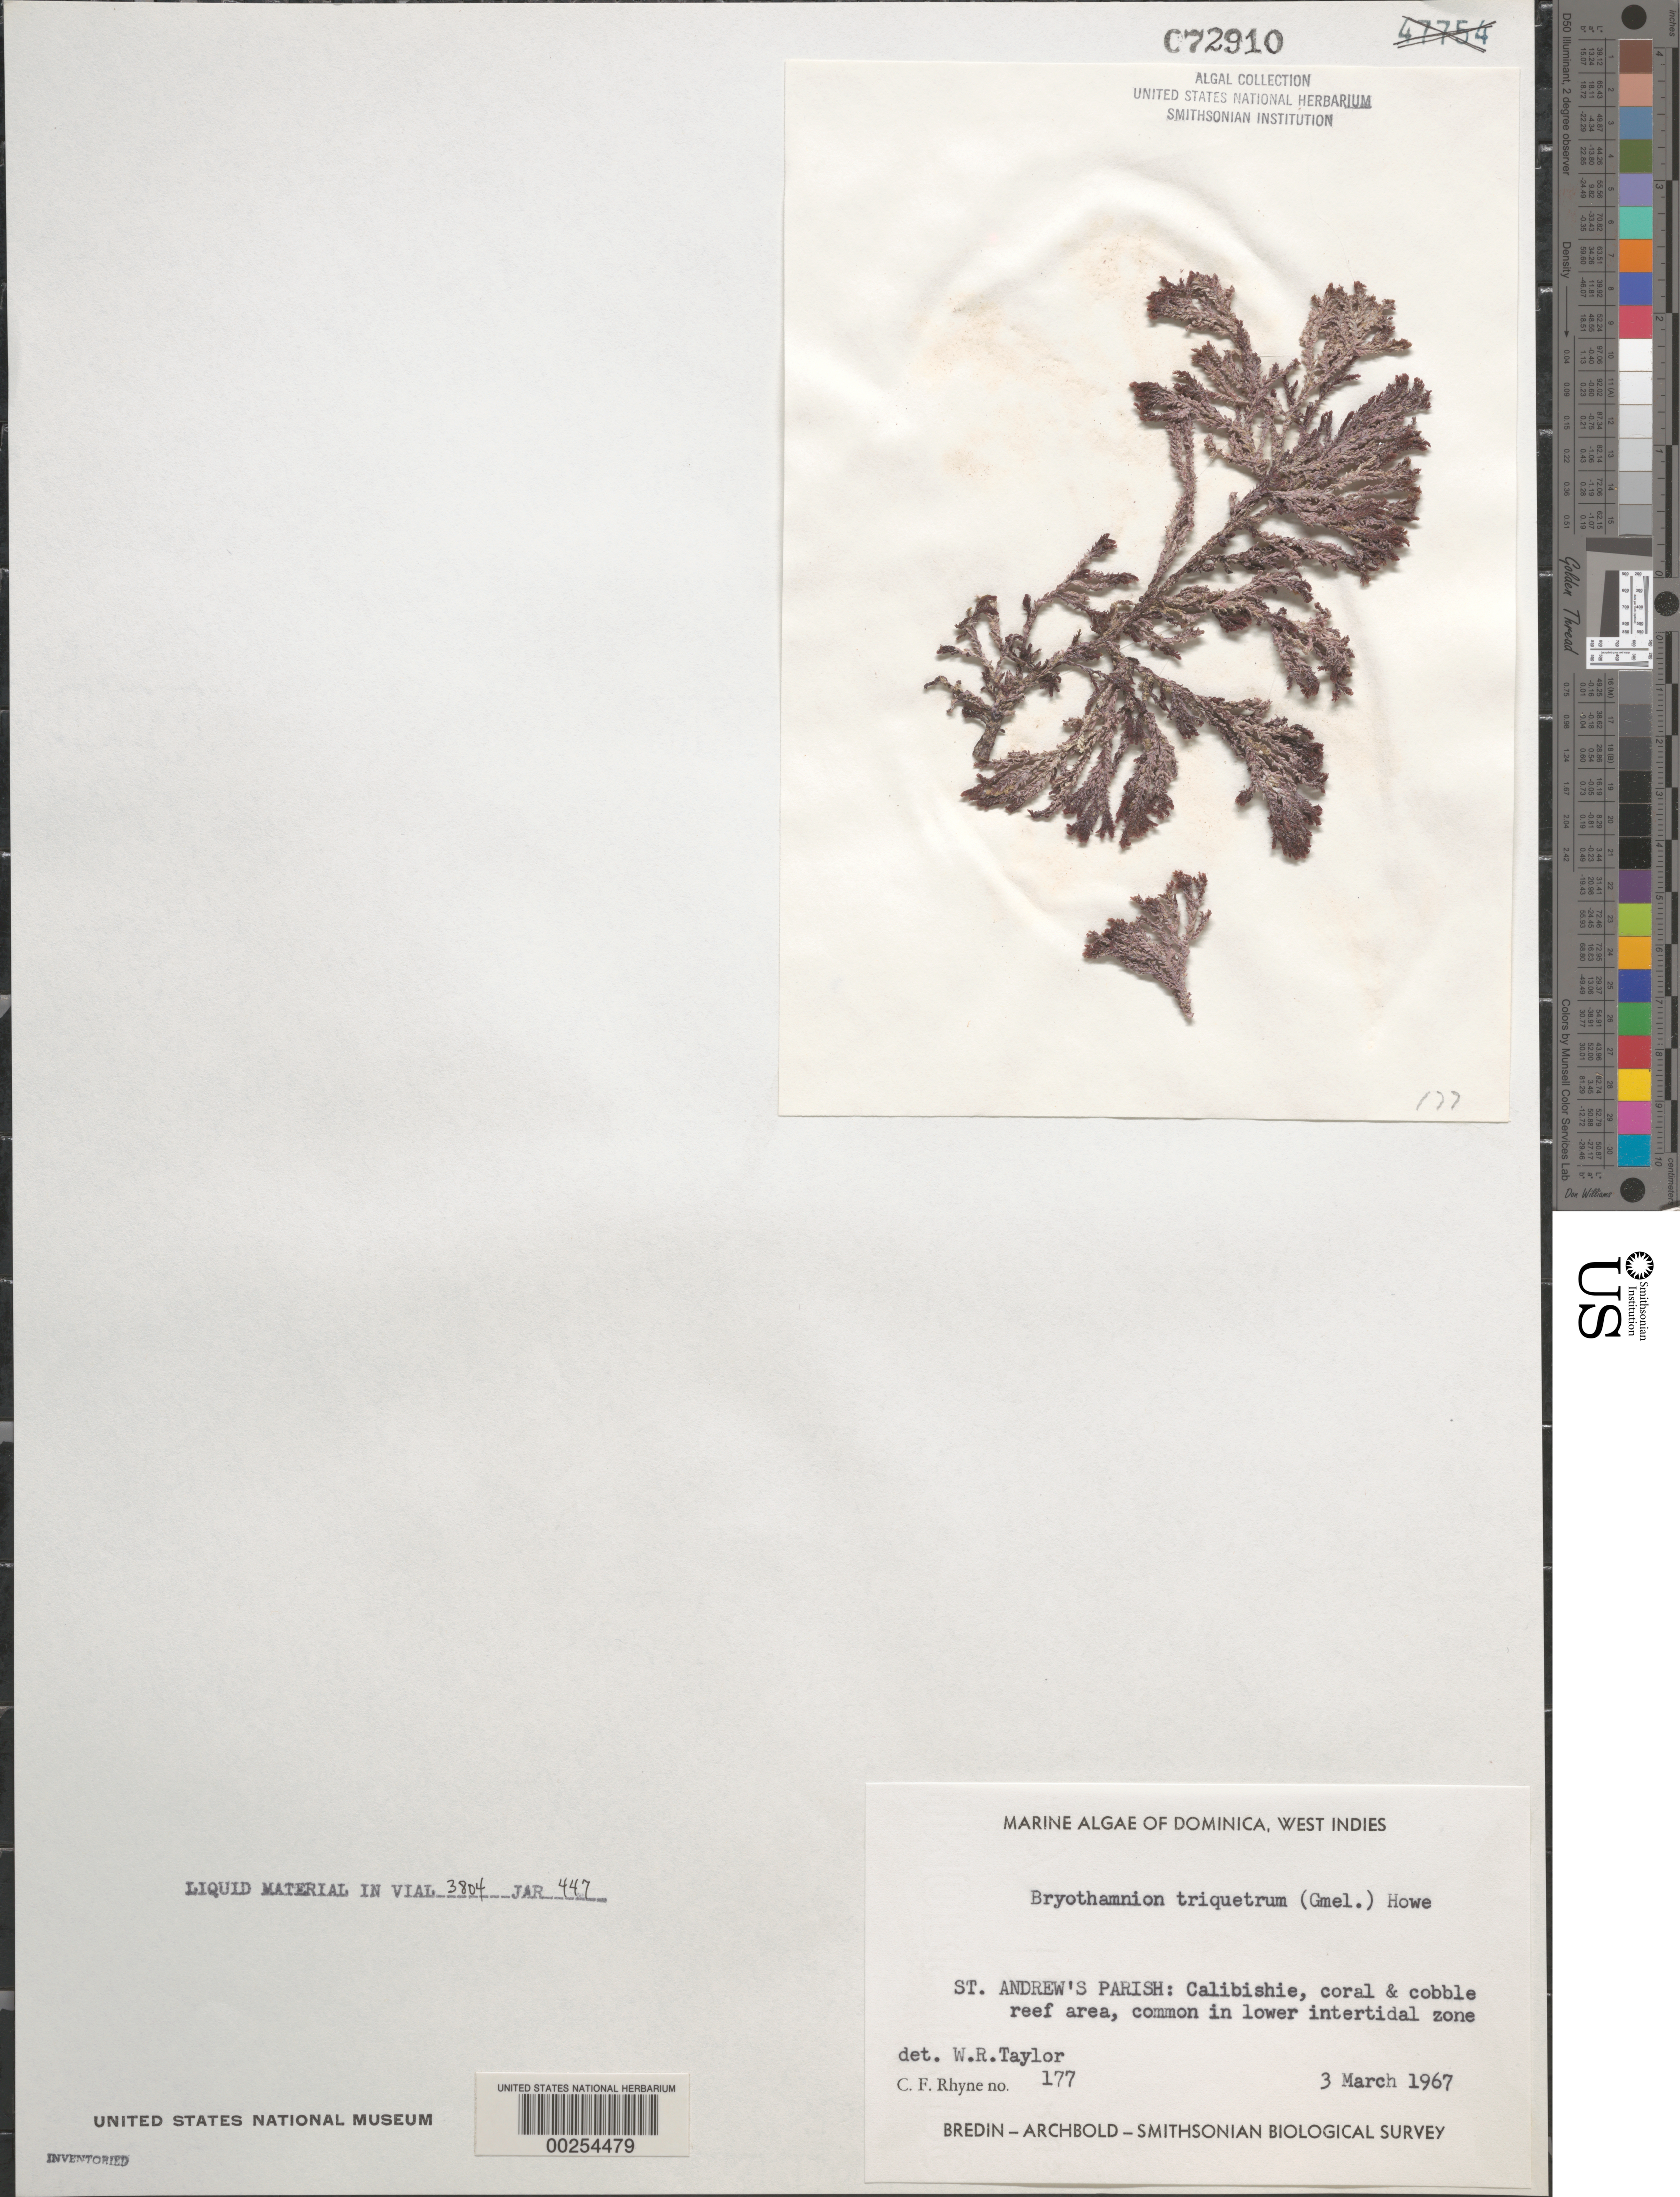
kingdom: Plantae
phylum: Rhodophyta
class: Florideophyceae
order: Ceramiales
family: Rhodomelaceae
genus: Alsidium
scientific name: Alsidium triquetrum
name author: (S.G. Gmel.) Trevis.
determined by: Algae name updating Project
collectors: C. Rhyne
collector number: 177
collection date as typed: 03 Mar 1967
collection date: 1967-03-03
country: Dominica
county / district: St. Andrew's Parish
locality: Calibishie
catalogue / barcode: US 72910